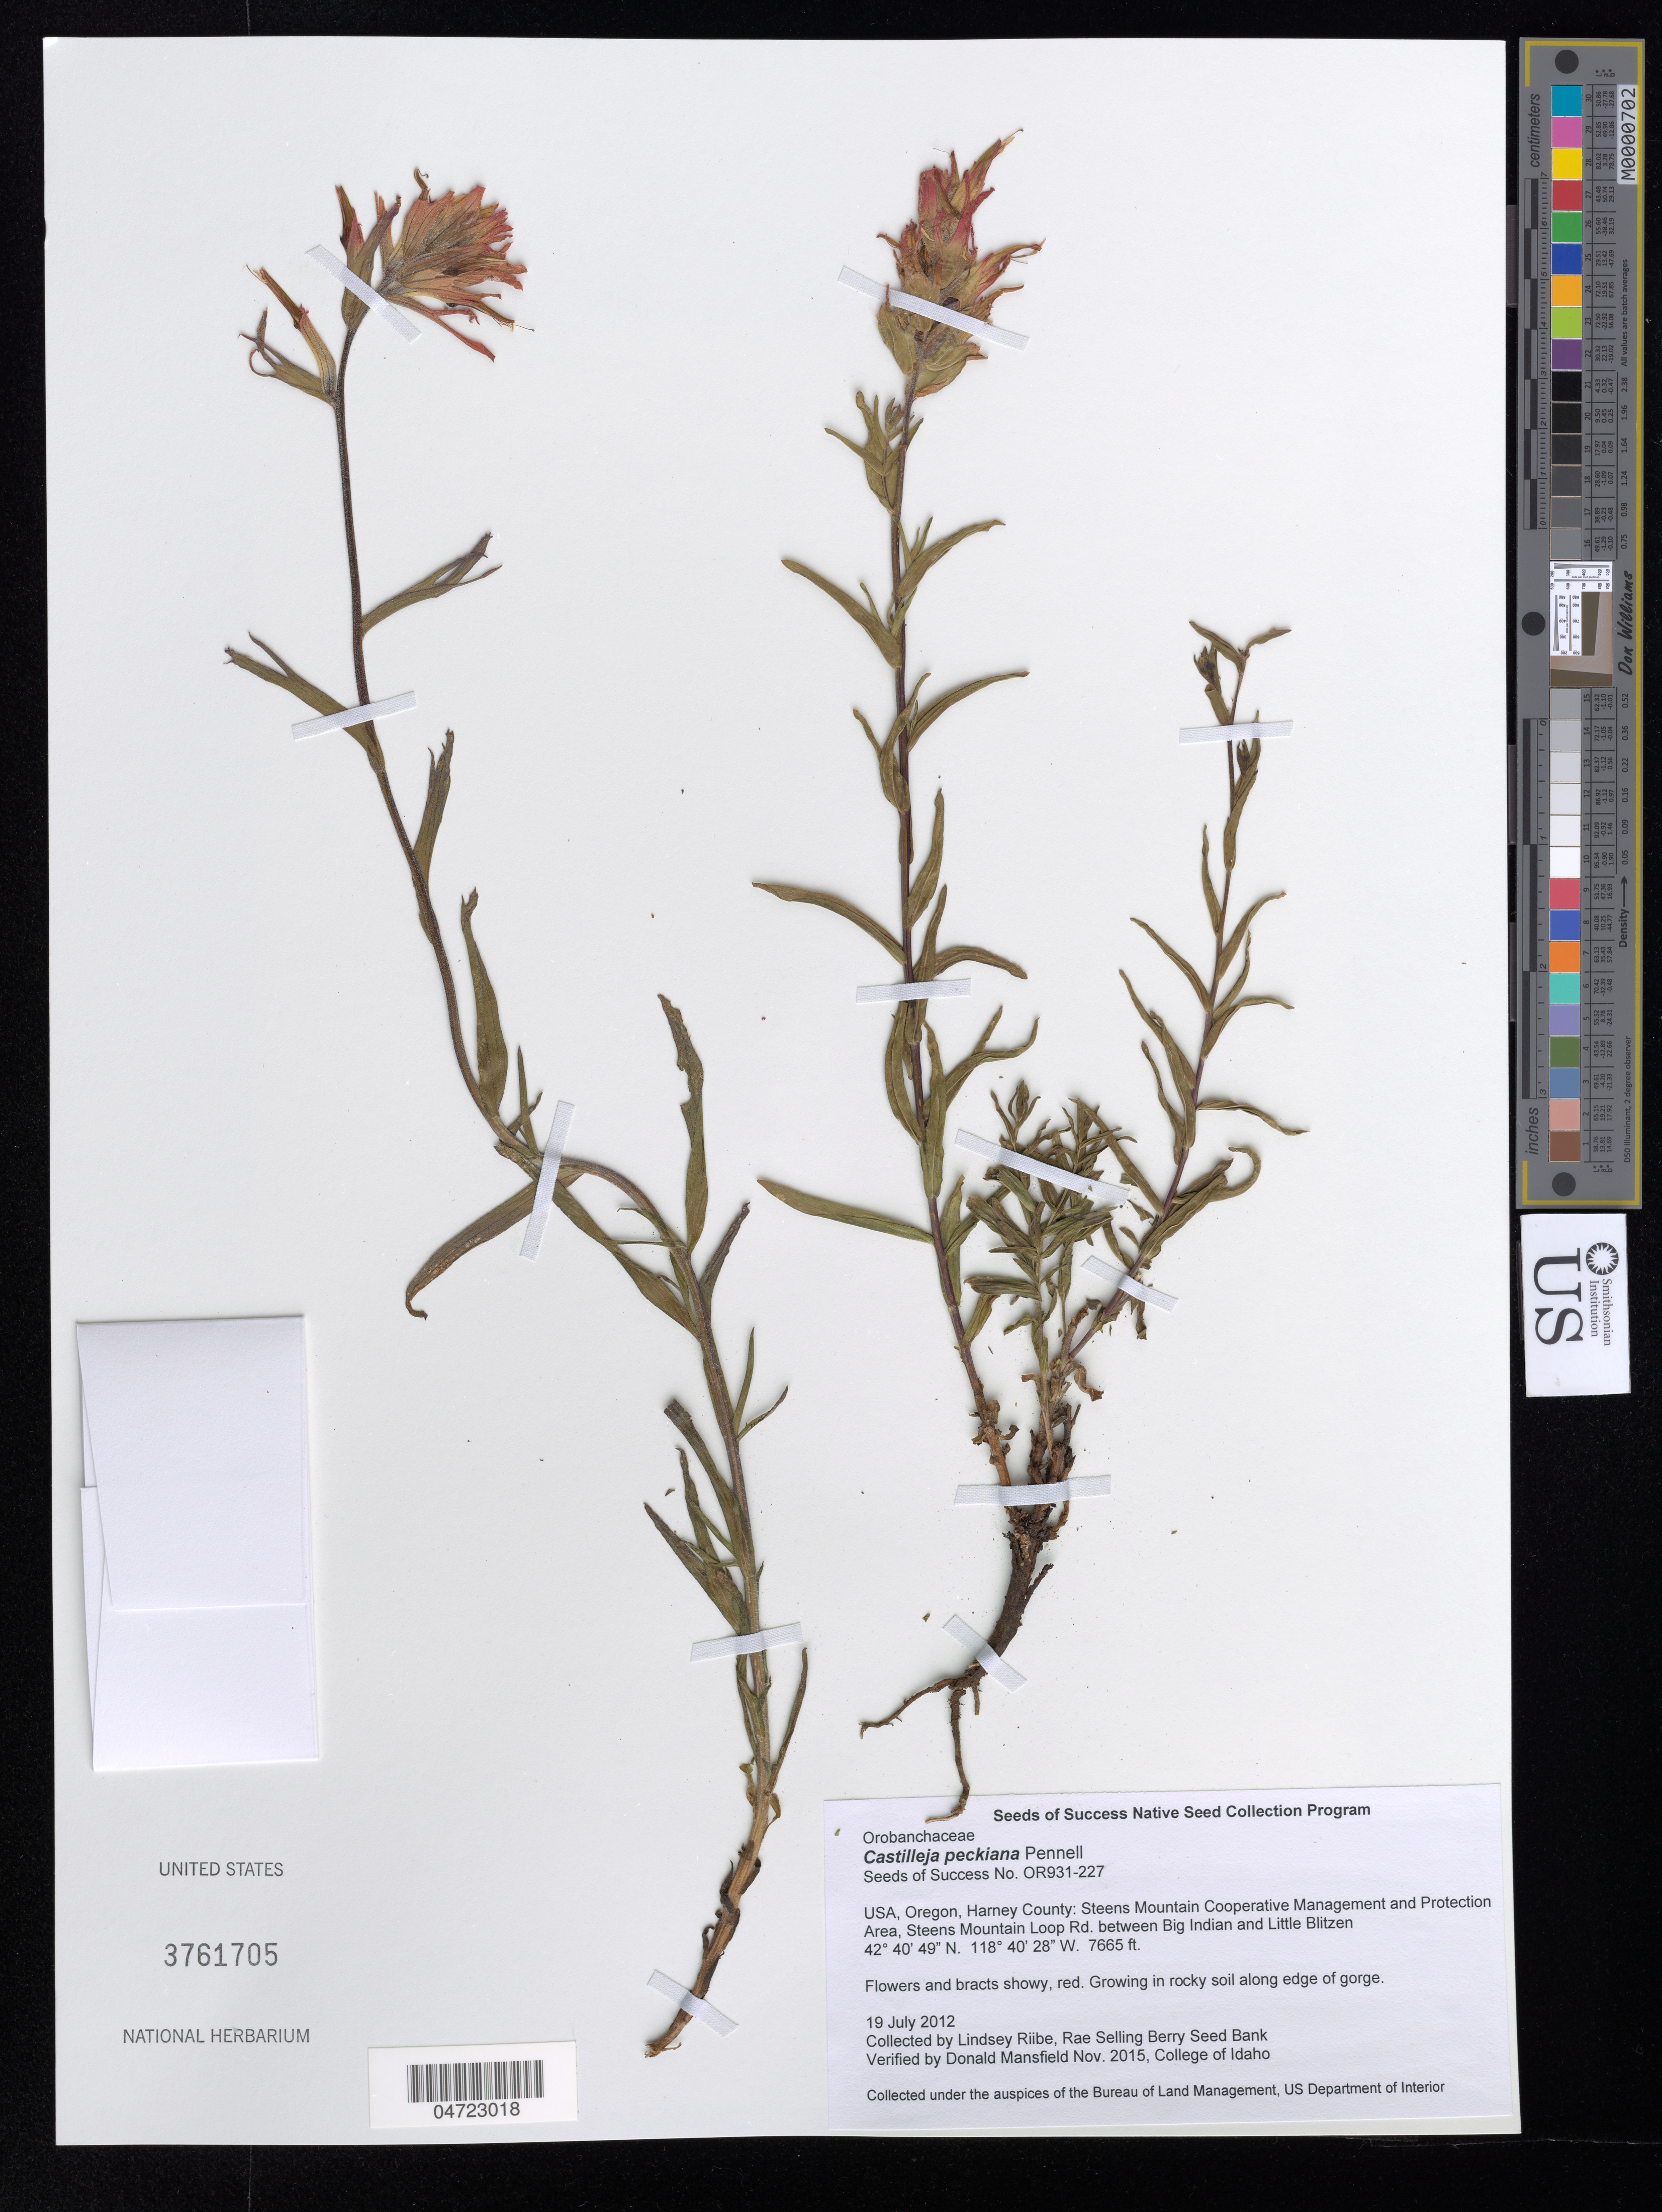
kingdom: Plantae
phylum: Tracheophyta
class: Magnoliopsida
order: Lamiales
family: Orobanchaceae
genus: Castilleja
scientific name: Castilleja peckiana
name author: Pennell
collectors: L. Riibe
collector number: OR931-227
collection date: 2012-07-19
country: United States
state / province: Oregon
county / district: Harney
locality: Harney County: Steens Mountain Cooperative Management and Protection Area, Steens Mountain Loop Rd. between Big Indian and Little Blitzen.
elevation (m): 2336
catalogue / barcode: US 3761705